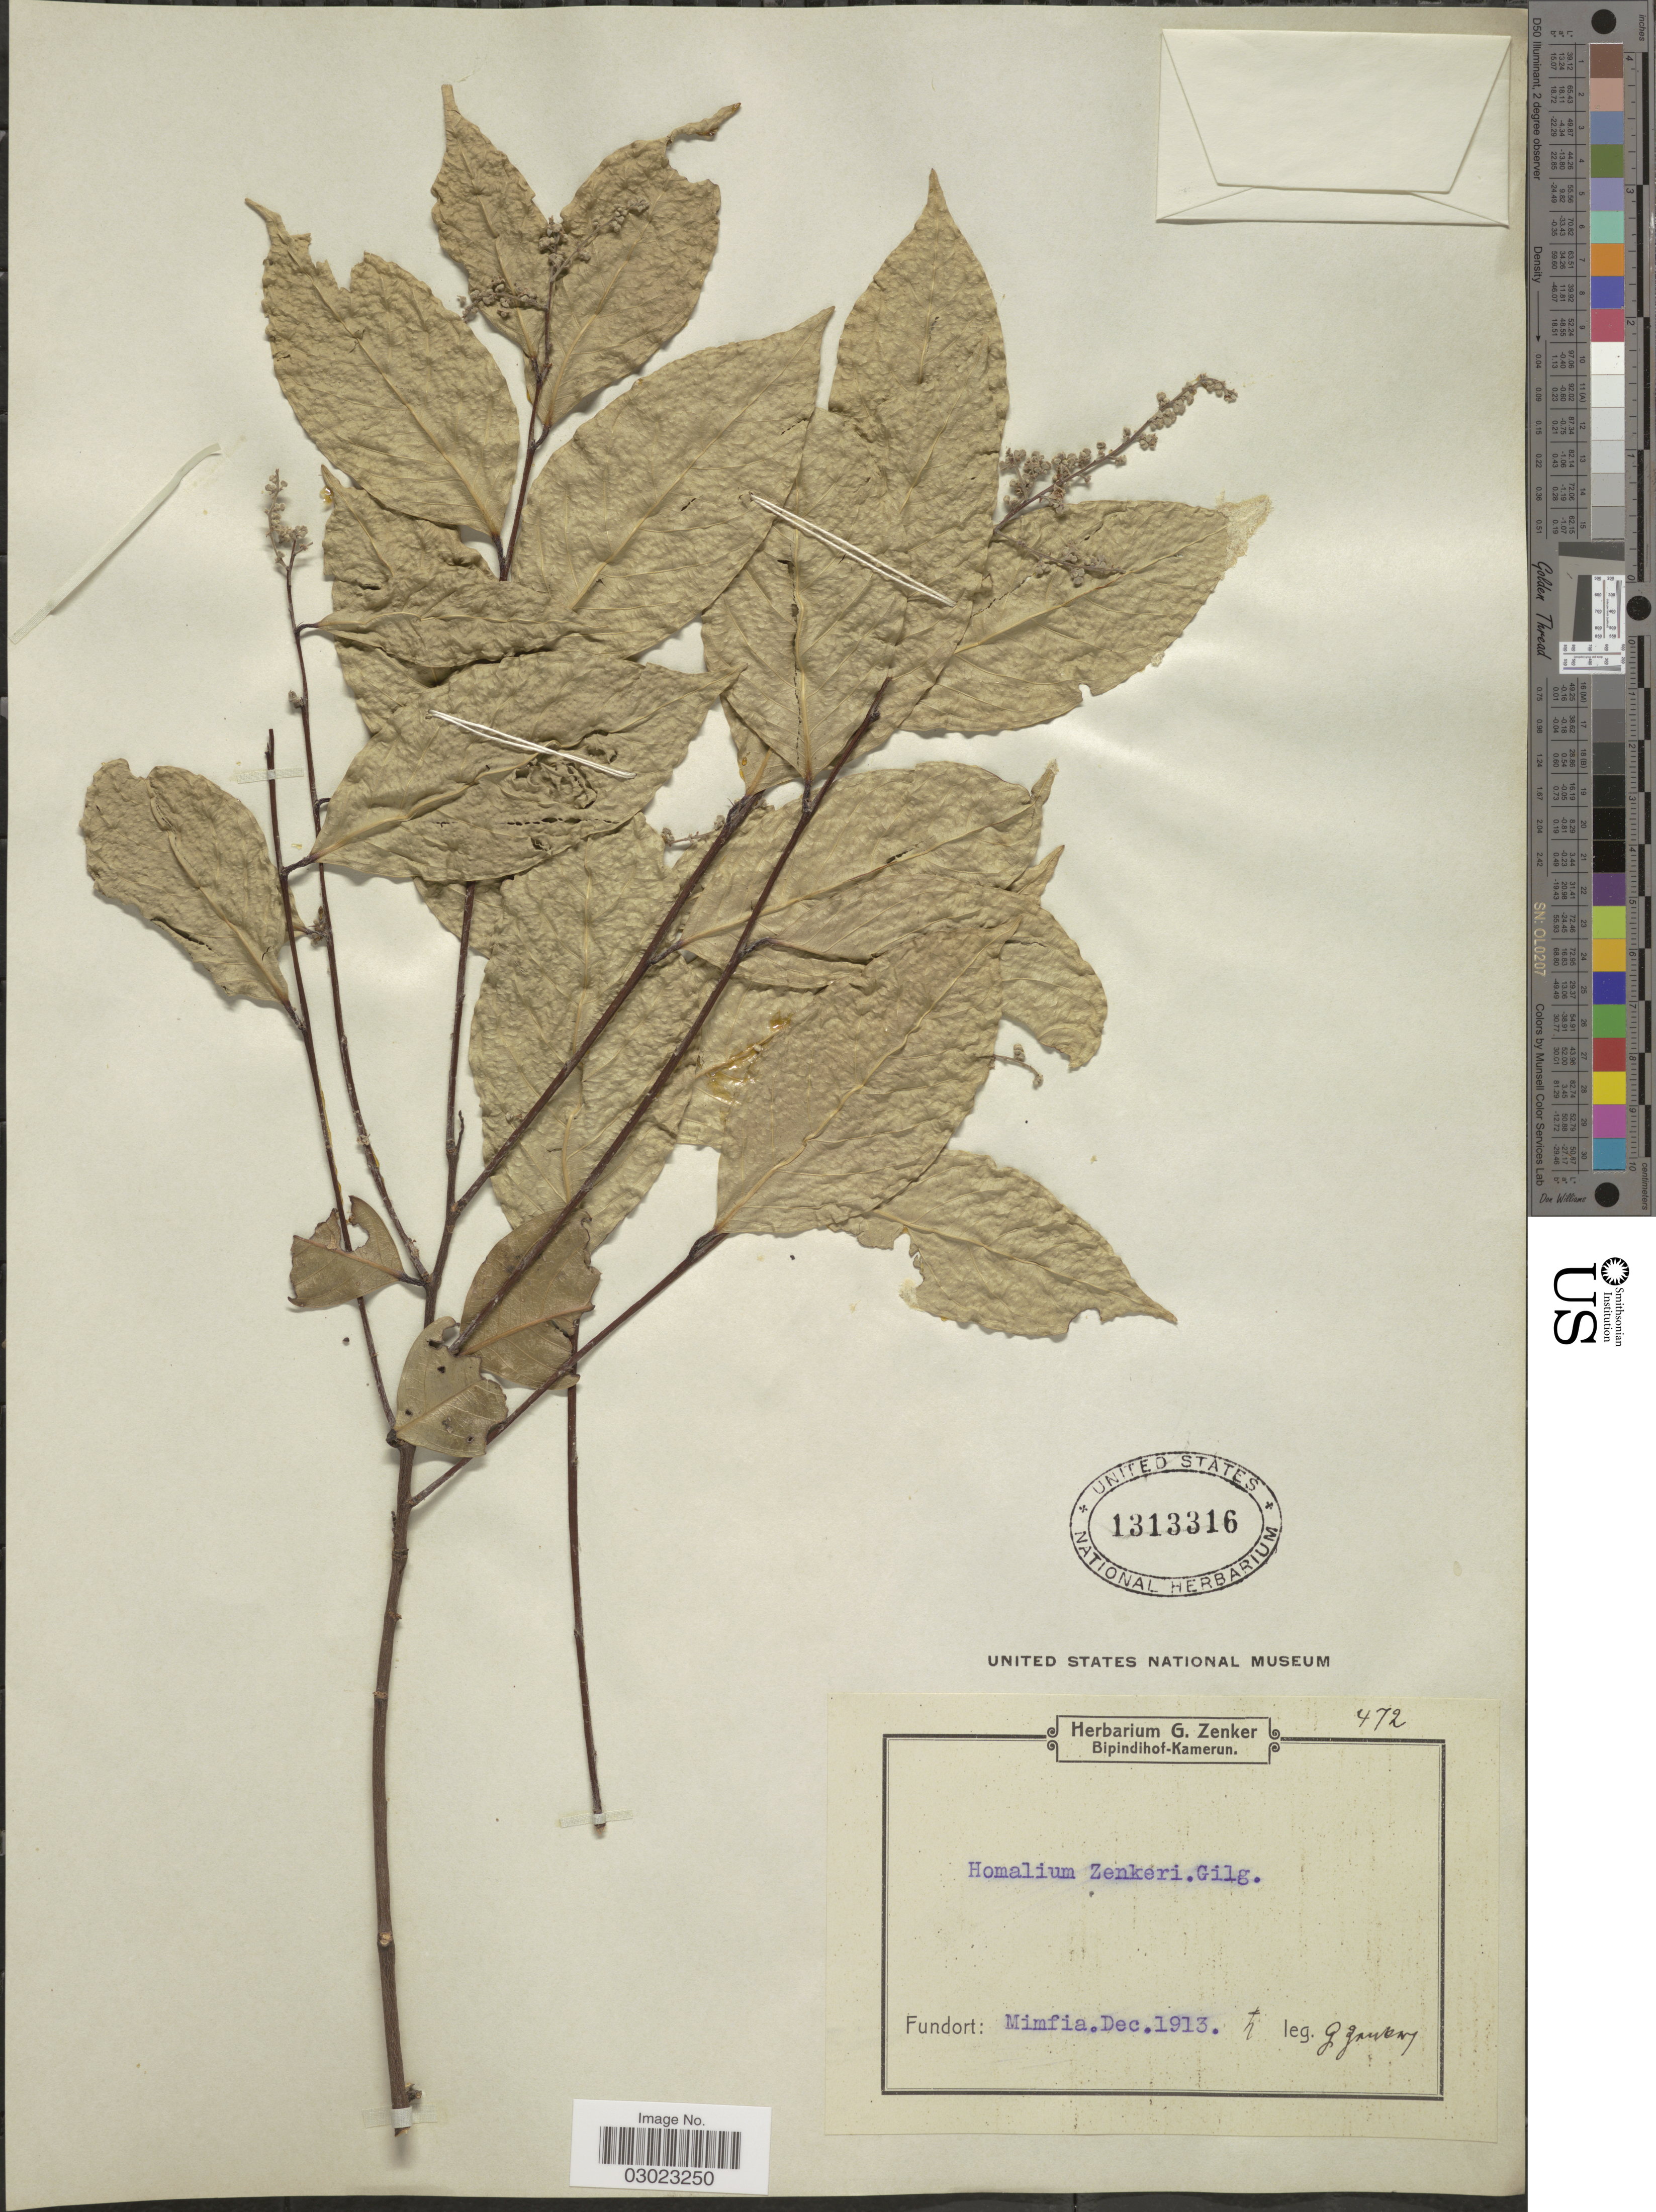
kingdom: Plantae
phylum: Tracheophyta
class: Magnoliopsida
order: Malpighiales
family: Salicaceae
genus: Homalium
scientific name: Homalium zenkeri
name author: Gilg ex Mildbr.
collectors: G. A. Zenker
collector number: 472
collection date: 1913-12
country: Cameroon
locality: Mimfia.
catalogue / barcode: US 1313316